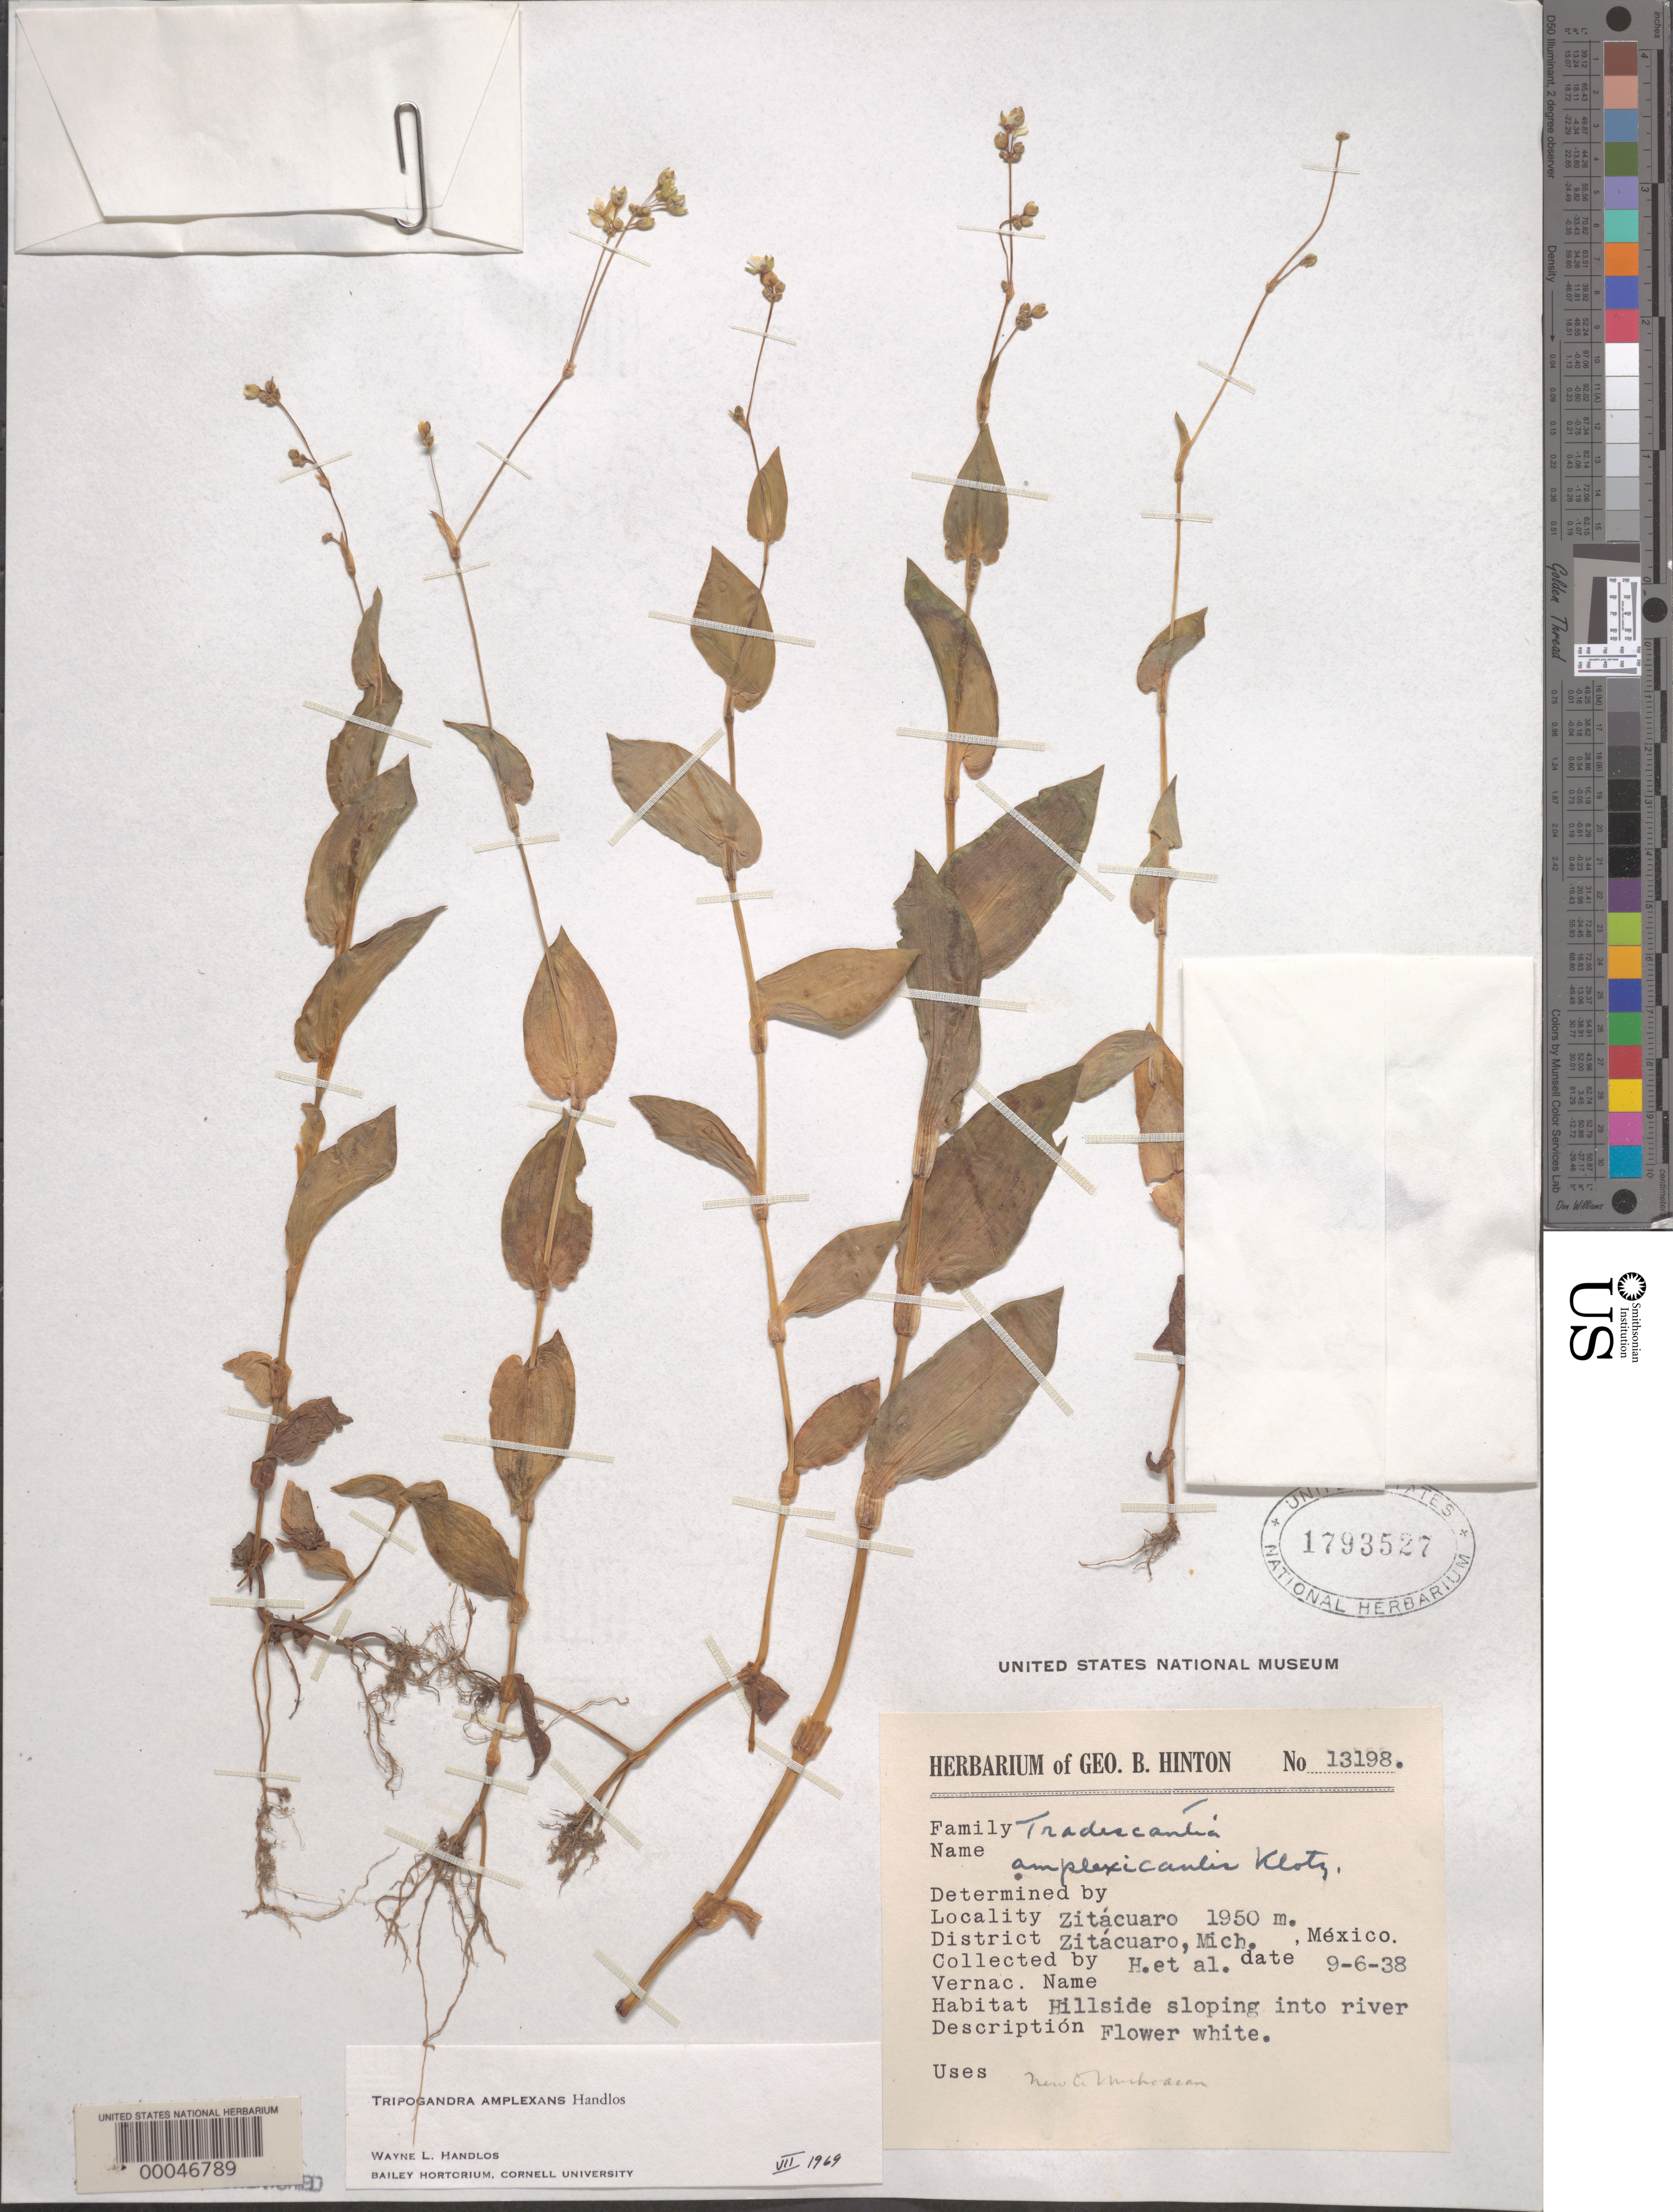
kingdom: Plantae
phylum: Tracheophyta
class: Liliopsida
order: Commelinales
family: Commelinaceae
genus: Tripogandra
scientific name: Tripogandra amplexans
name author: Handlos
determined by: Handlos, W. L.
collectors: G. B. Hinton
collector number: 13198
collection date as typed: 06 Sep 1938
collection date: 1938-09-06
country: Mexico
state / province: Michoacán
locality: Zitacuaro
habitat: Hillside sloping into river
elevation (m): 1950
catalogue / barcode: US 1793527